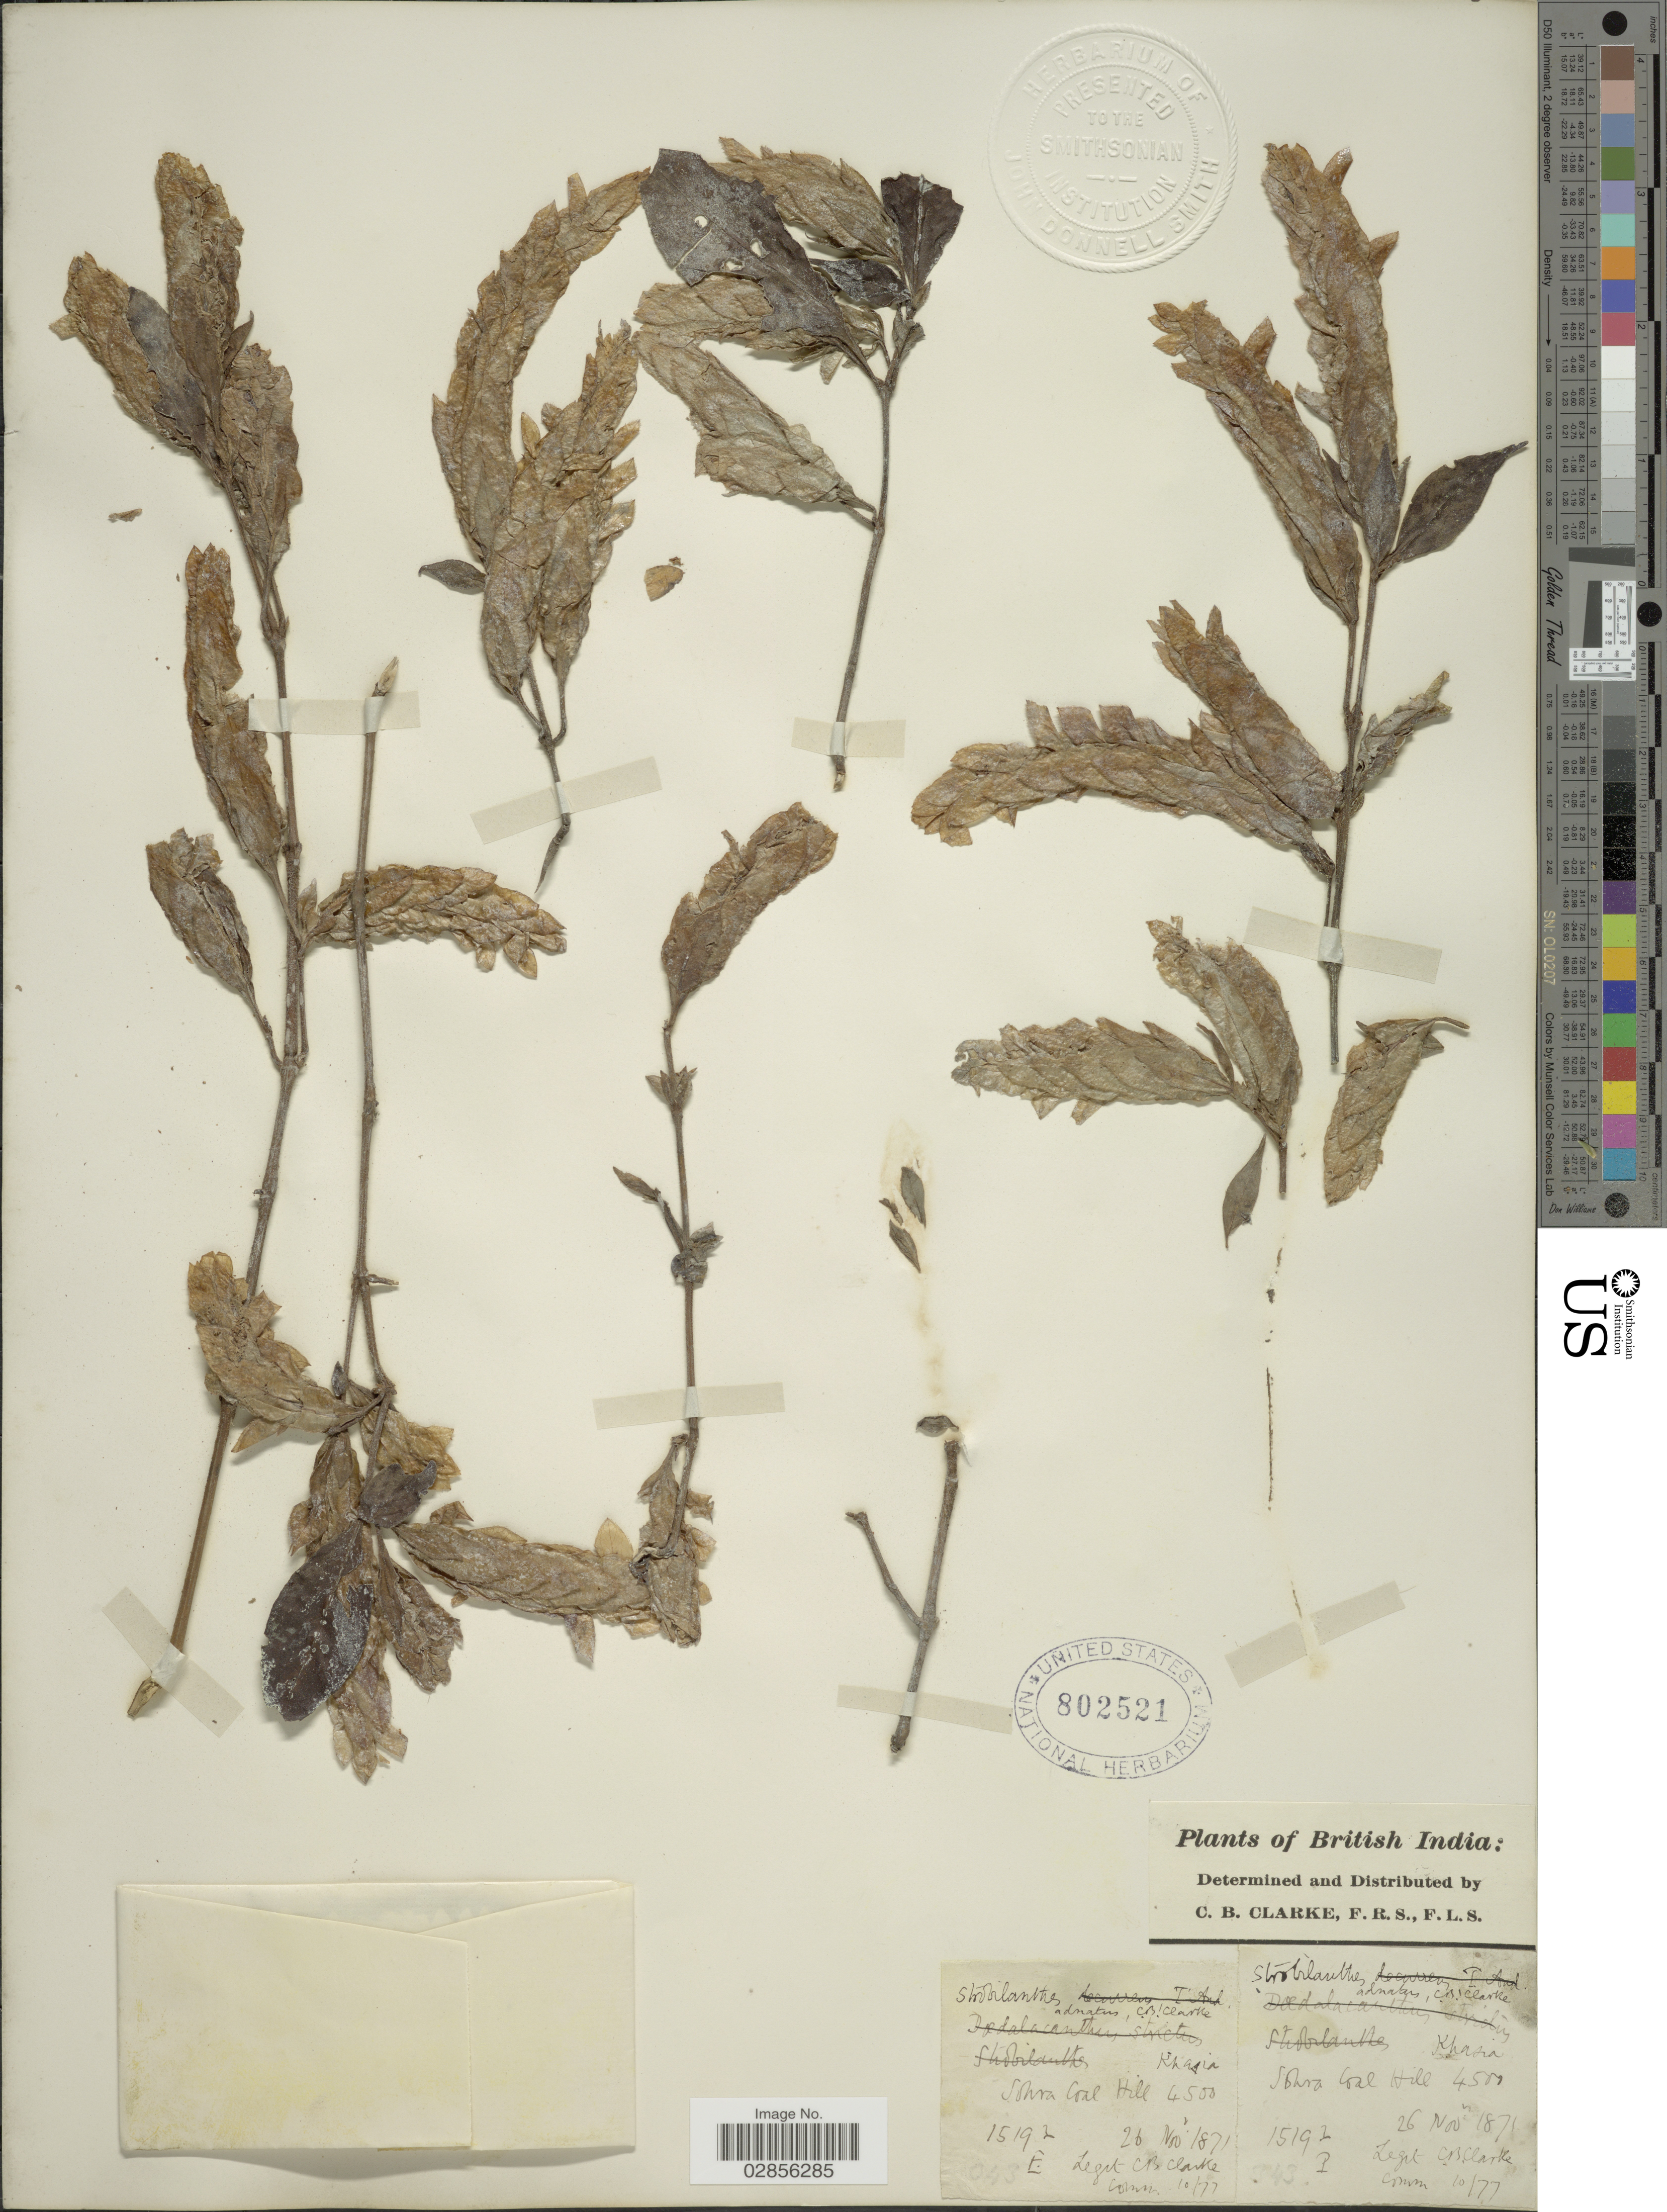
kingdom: Plantae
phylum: Tracheophyta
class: Magnoliopsida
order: Lamiales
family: Acanthaceae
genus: Strobilanthes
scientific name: Strobilanthes adnata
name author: C.B. Clarke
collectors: C. B. Clarke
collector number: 15193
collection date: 1871-11-26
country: India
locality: British India. Khasia, Sohra Coal Hill.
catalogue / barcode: US 802521